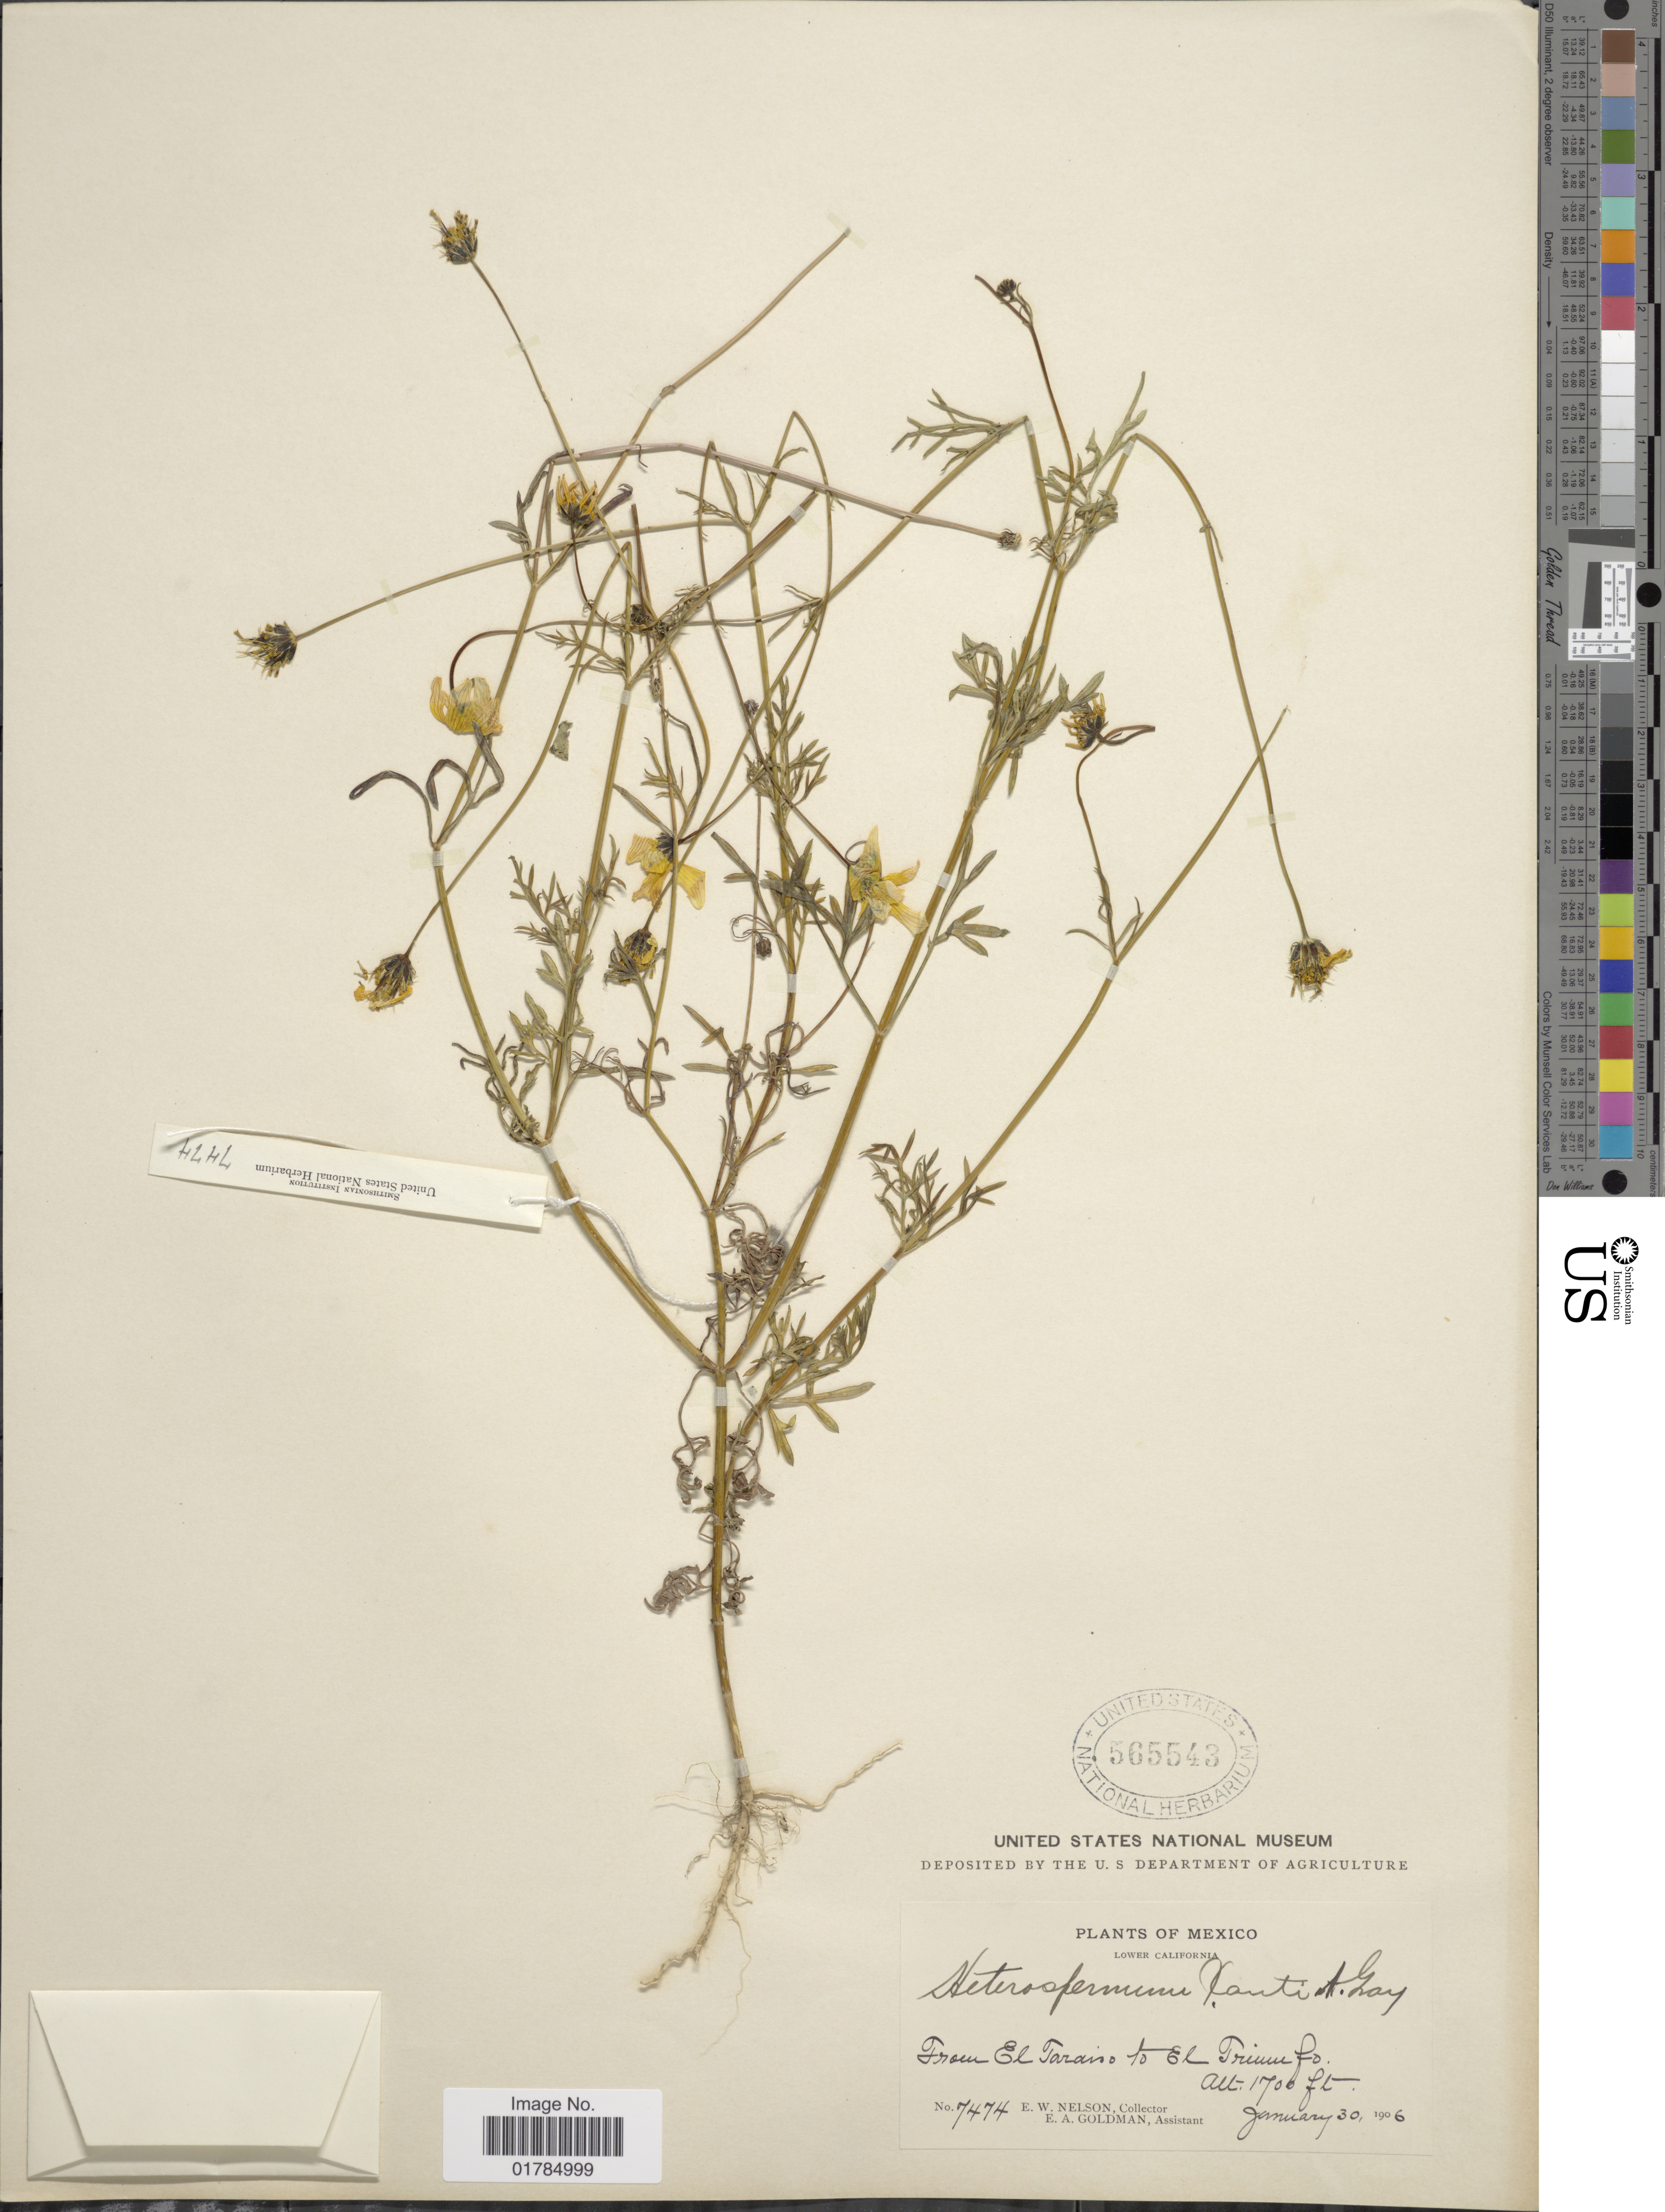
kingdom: Plantae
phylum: Tracheophyta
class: Magnoliopsida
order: Asterales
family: Asteraceae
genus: Heterosperma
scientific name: Heterosperma xanti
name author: Sherff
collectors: E. W. Nelson & E. A. Goldman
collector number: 7474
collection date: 1906-01-30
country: Mexico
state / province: Baja California Sur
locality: Lower California, From El Paraiso to El Triunfo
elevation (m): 518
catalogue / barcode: US 565543